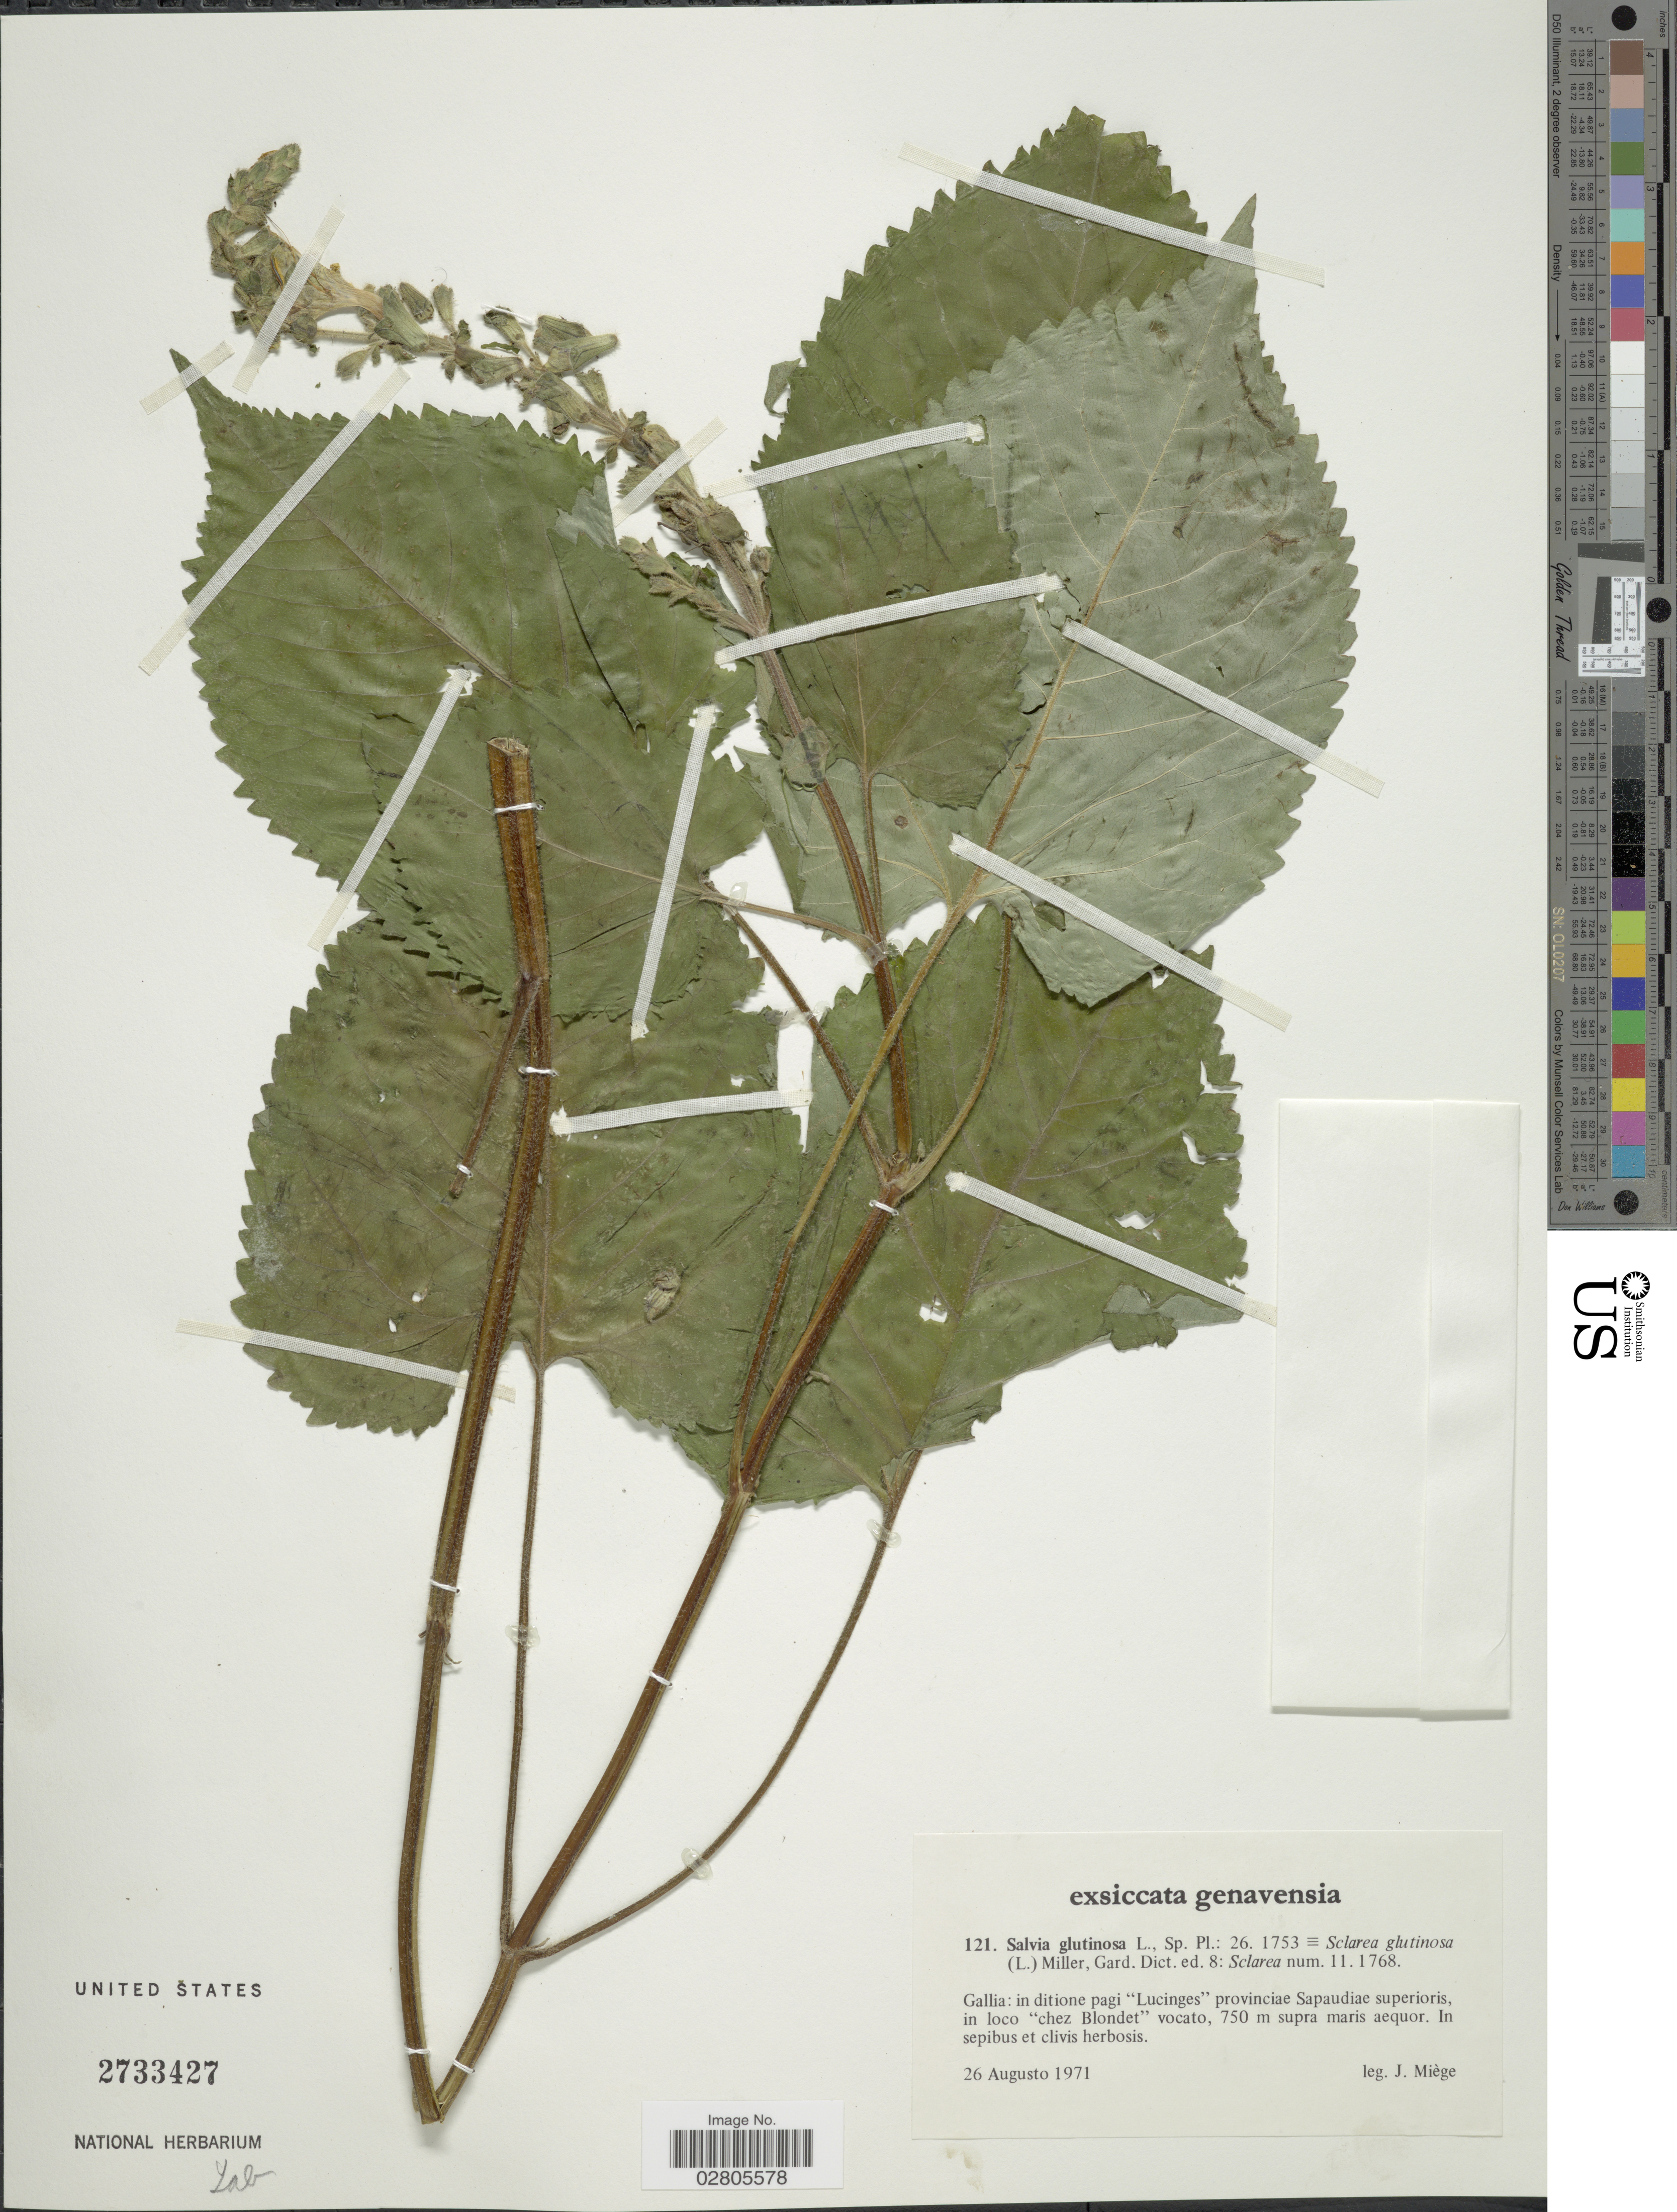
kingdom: Plantae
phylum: Tracheophyta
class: Magnoliopsida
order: Lamiales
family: Lamiaceae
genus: Salvia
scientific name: Salvia glutinosa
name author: L.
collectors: J. Miége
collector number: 121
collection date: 1971-08-26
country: France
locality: Gallia: in ditione pagi "Lucinges" provinciae Sapaudiae superioris, in loco "chez Blondet" vocato. In sepibus et clivis herbosis.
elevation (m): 750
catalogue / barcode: US 2733427